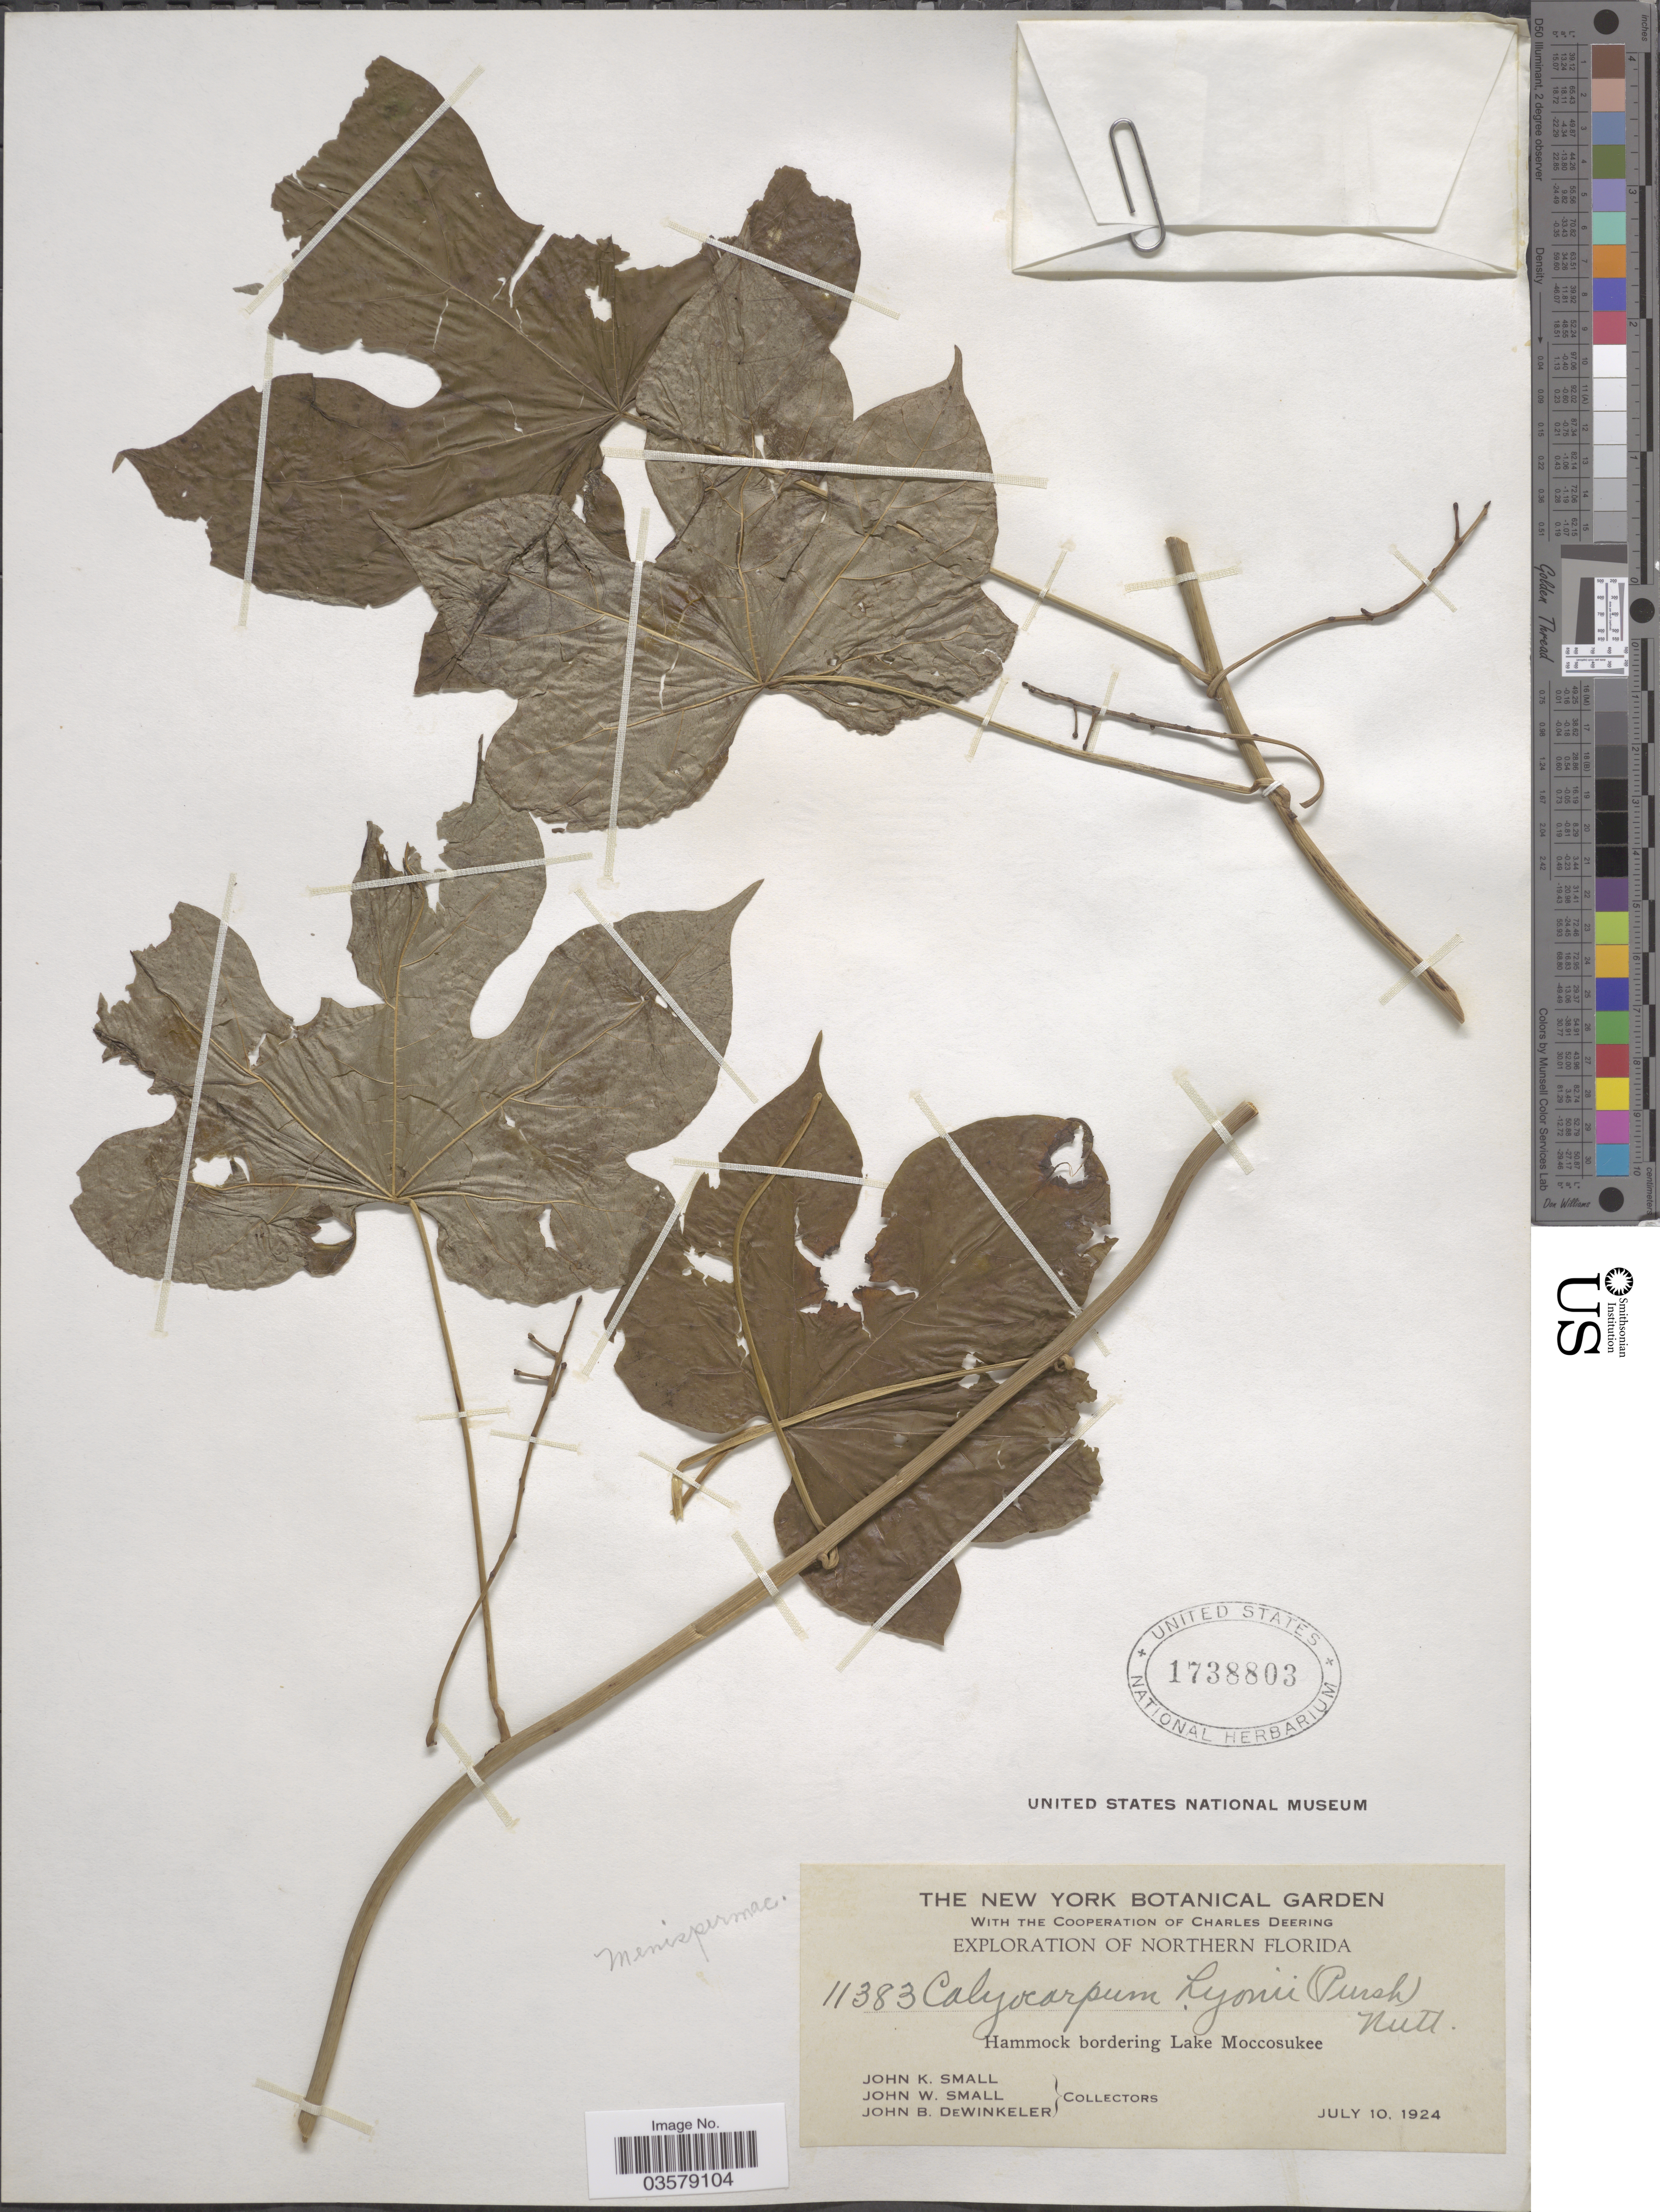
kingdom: Plantae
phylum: Tracheophyta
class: Magnoliopsida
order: Ranunculales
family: Menispermaceae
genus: Calycocarpum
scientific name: Calycocarpum lyonii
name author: (Pursh) A. Gray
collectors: J. K. Small, J. Small & J. B. Dewinkeler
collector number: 11383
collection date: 1924-07-10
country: United States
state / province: Florida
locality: Northern Florida. Hammock bordering Lake Moccosukee.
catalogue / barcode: US 1738803